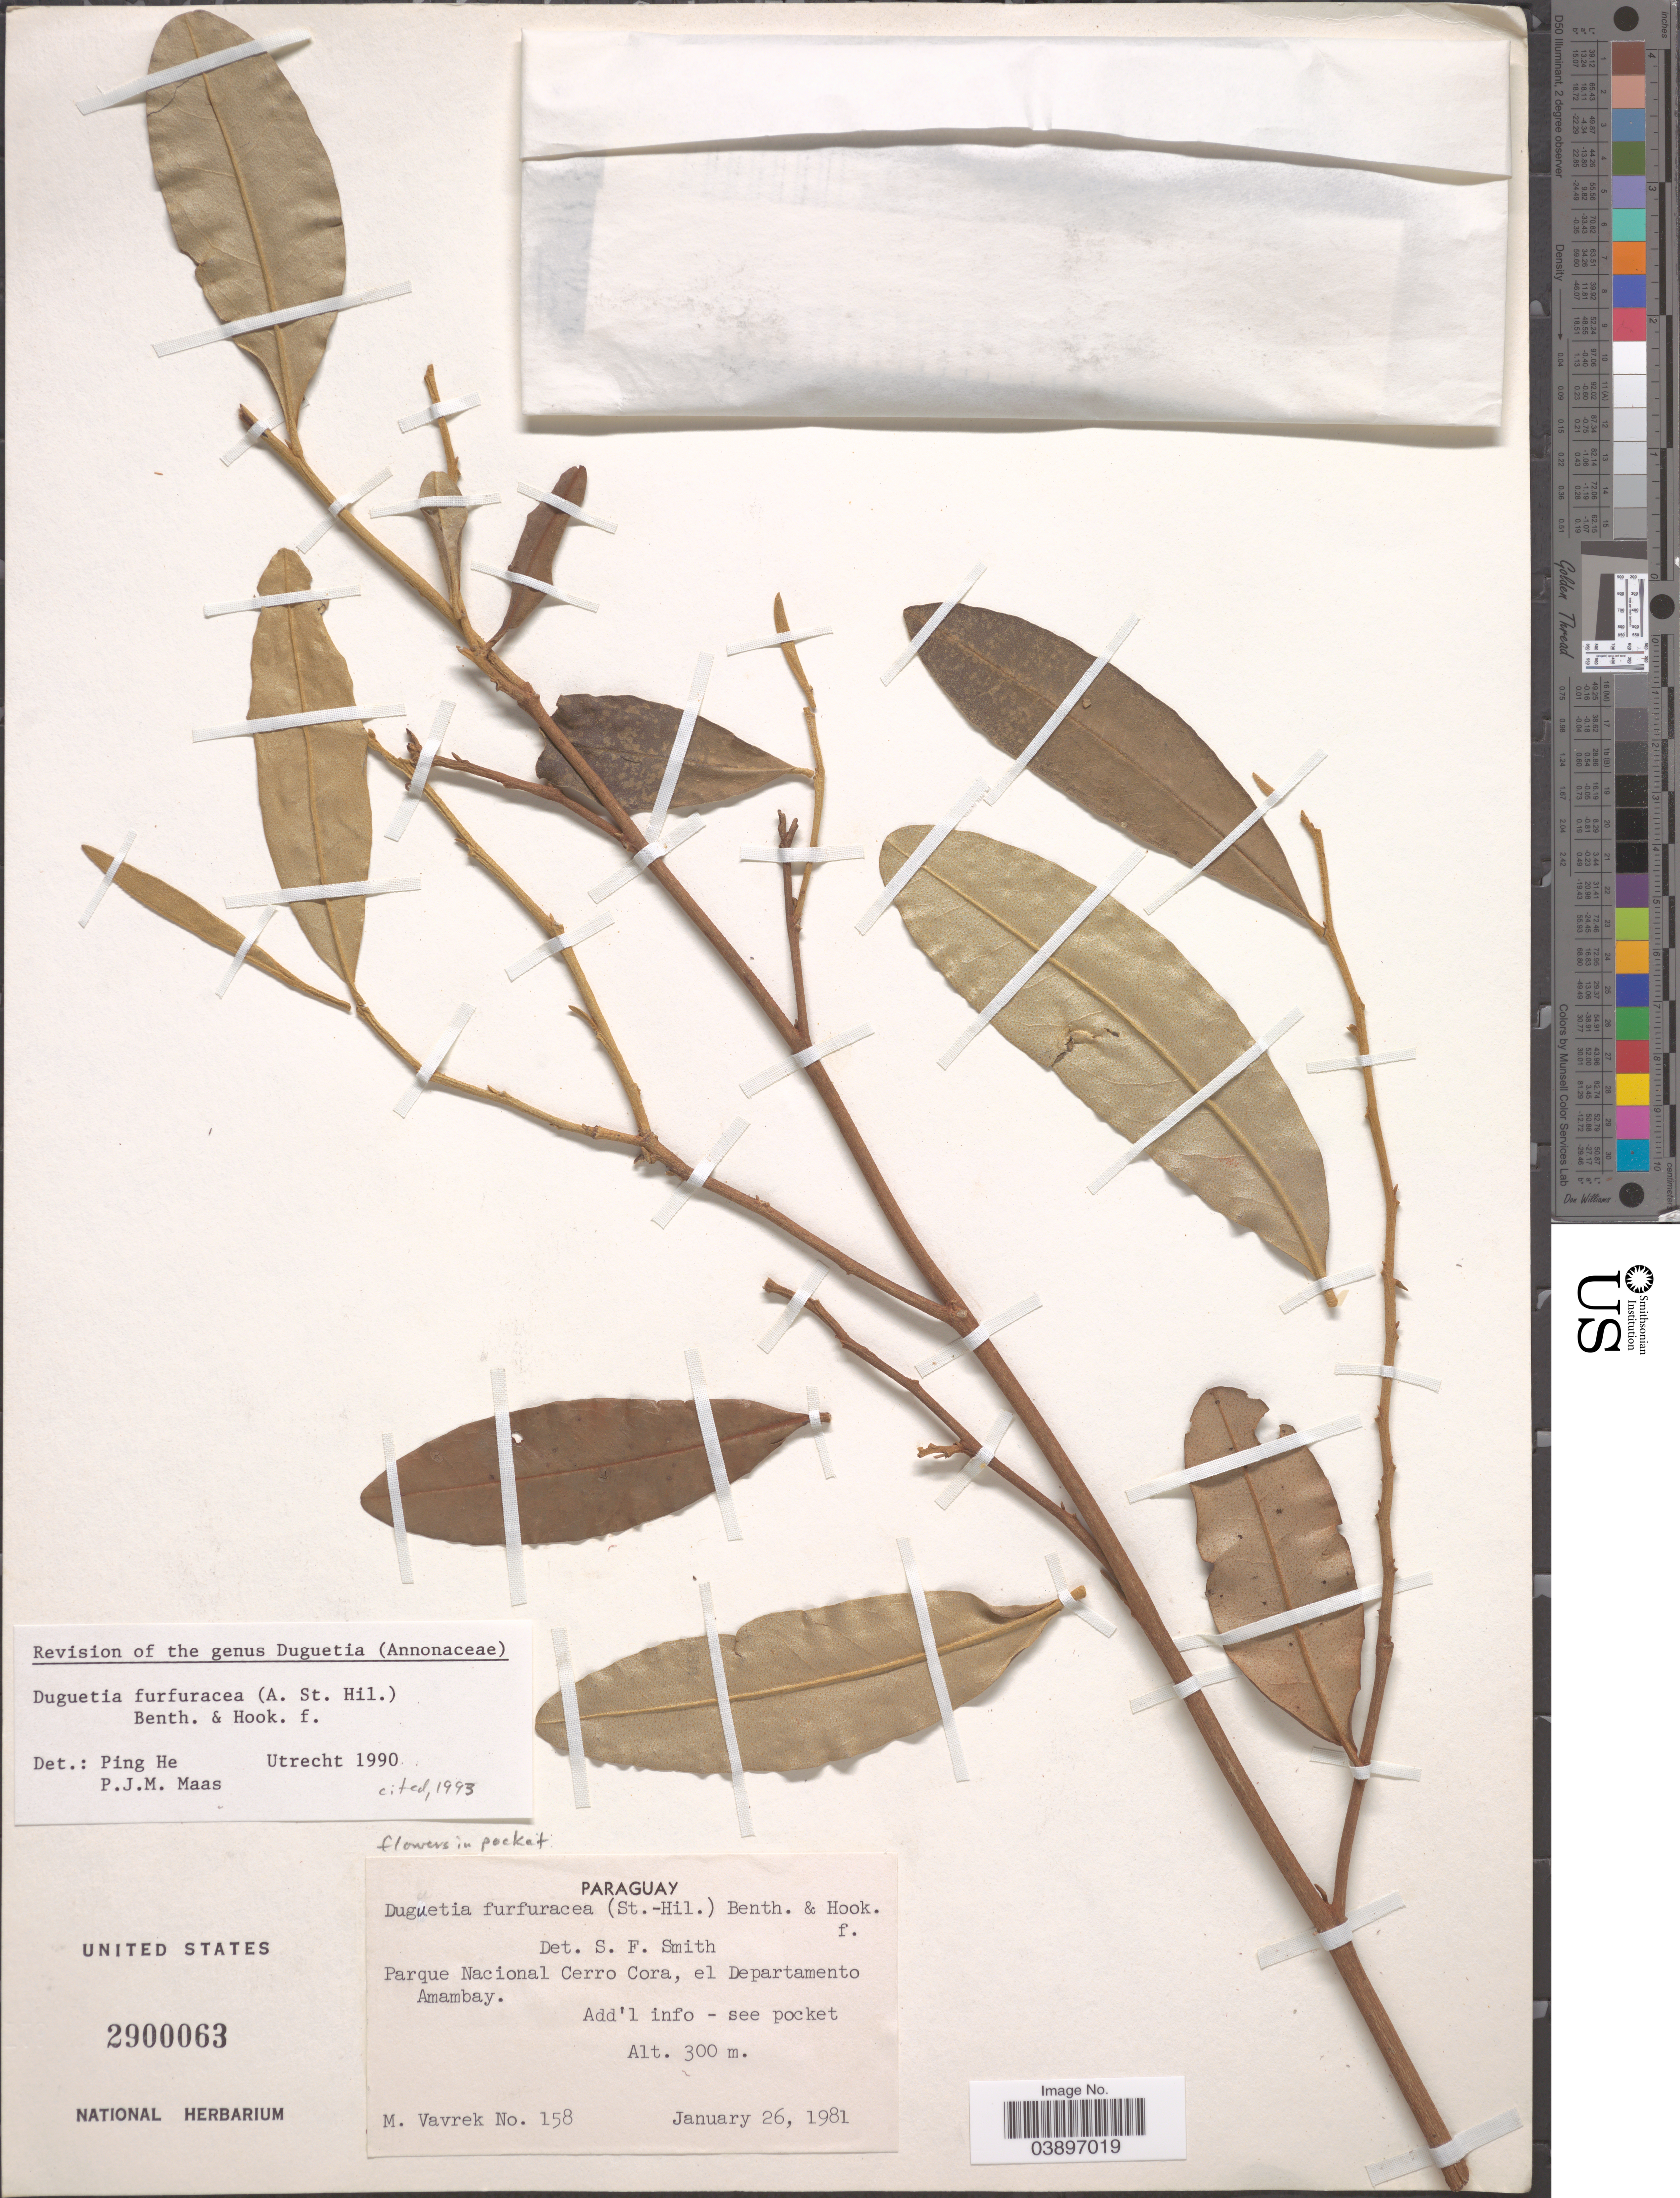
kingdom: Plantae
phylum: Tracheophyta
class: Magnoliopsida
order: Magnoliales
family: Annonaceae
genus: Duguetia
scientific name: Duguetia furfuracea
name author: (A. St.-Hil.) Saff.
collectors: M. Vavrek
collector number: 158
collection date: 1981-01-26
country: Paraguay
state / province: Amambay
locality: Parque Nacional Cerro Cora, el Departamento Amambay.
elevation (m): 300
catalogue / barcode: US 2900063